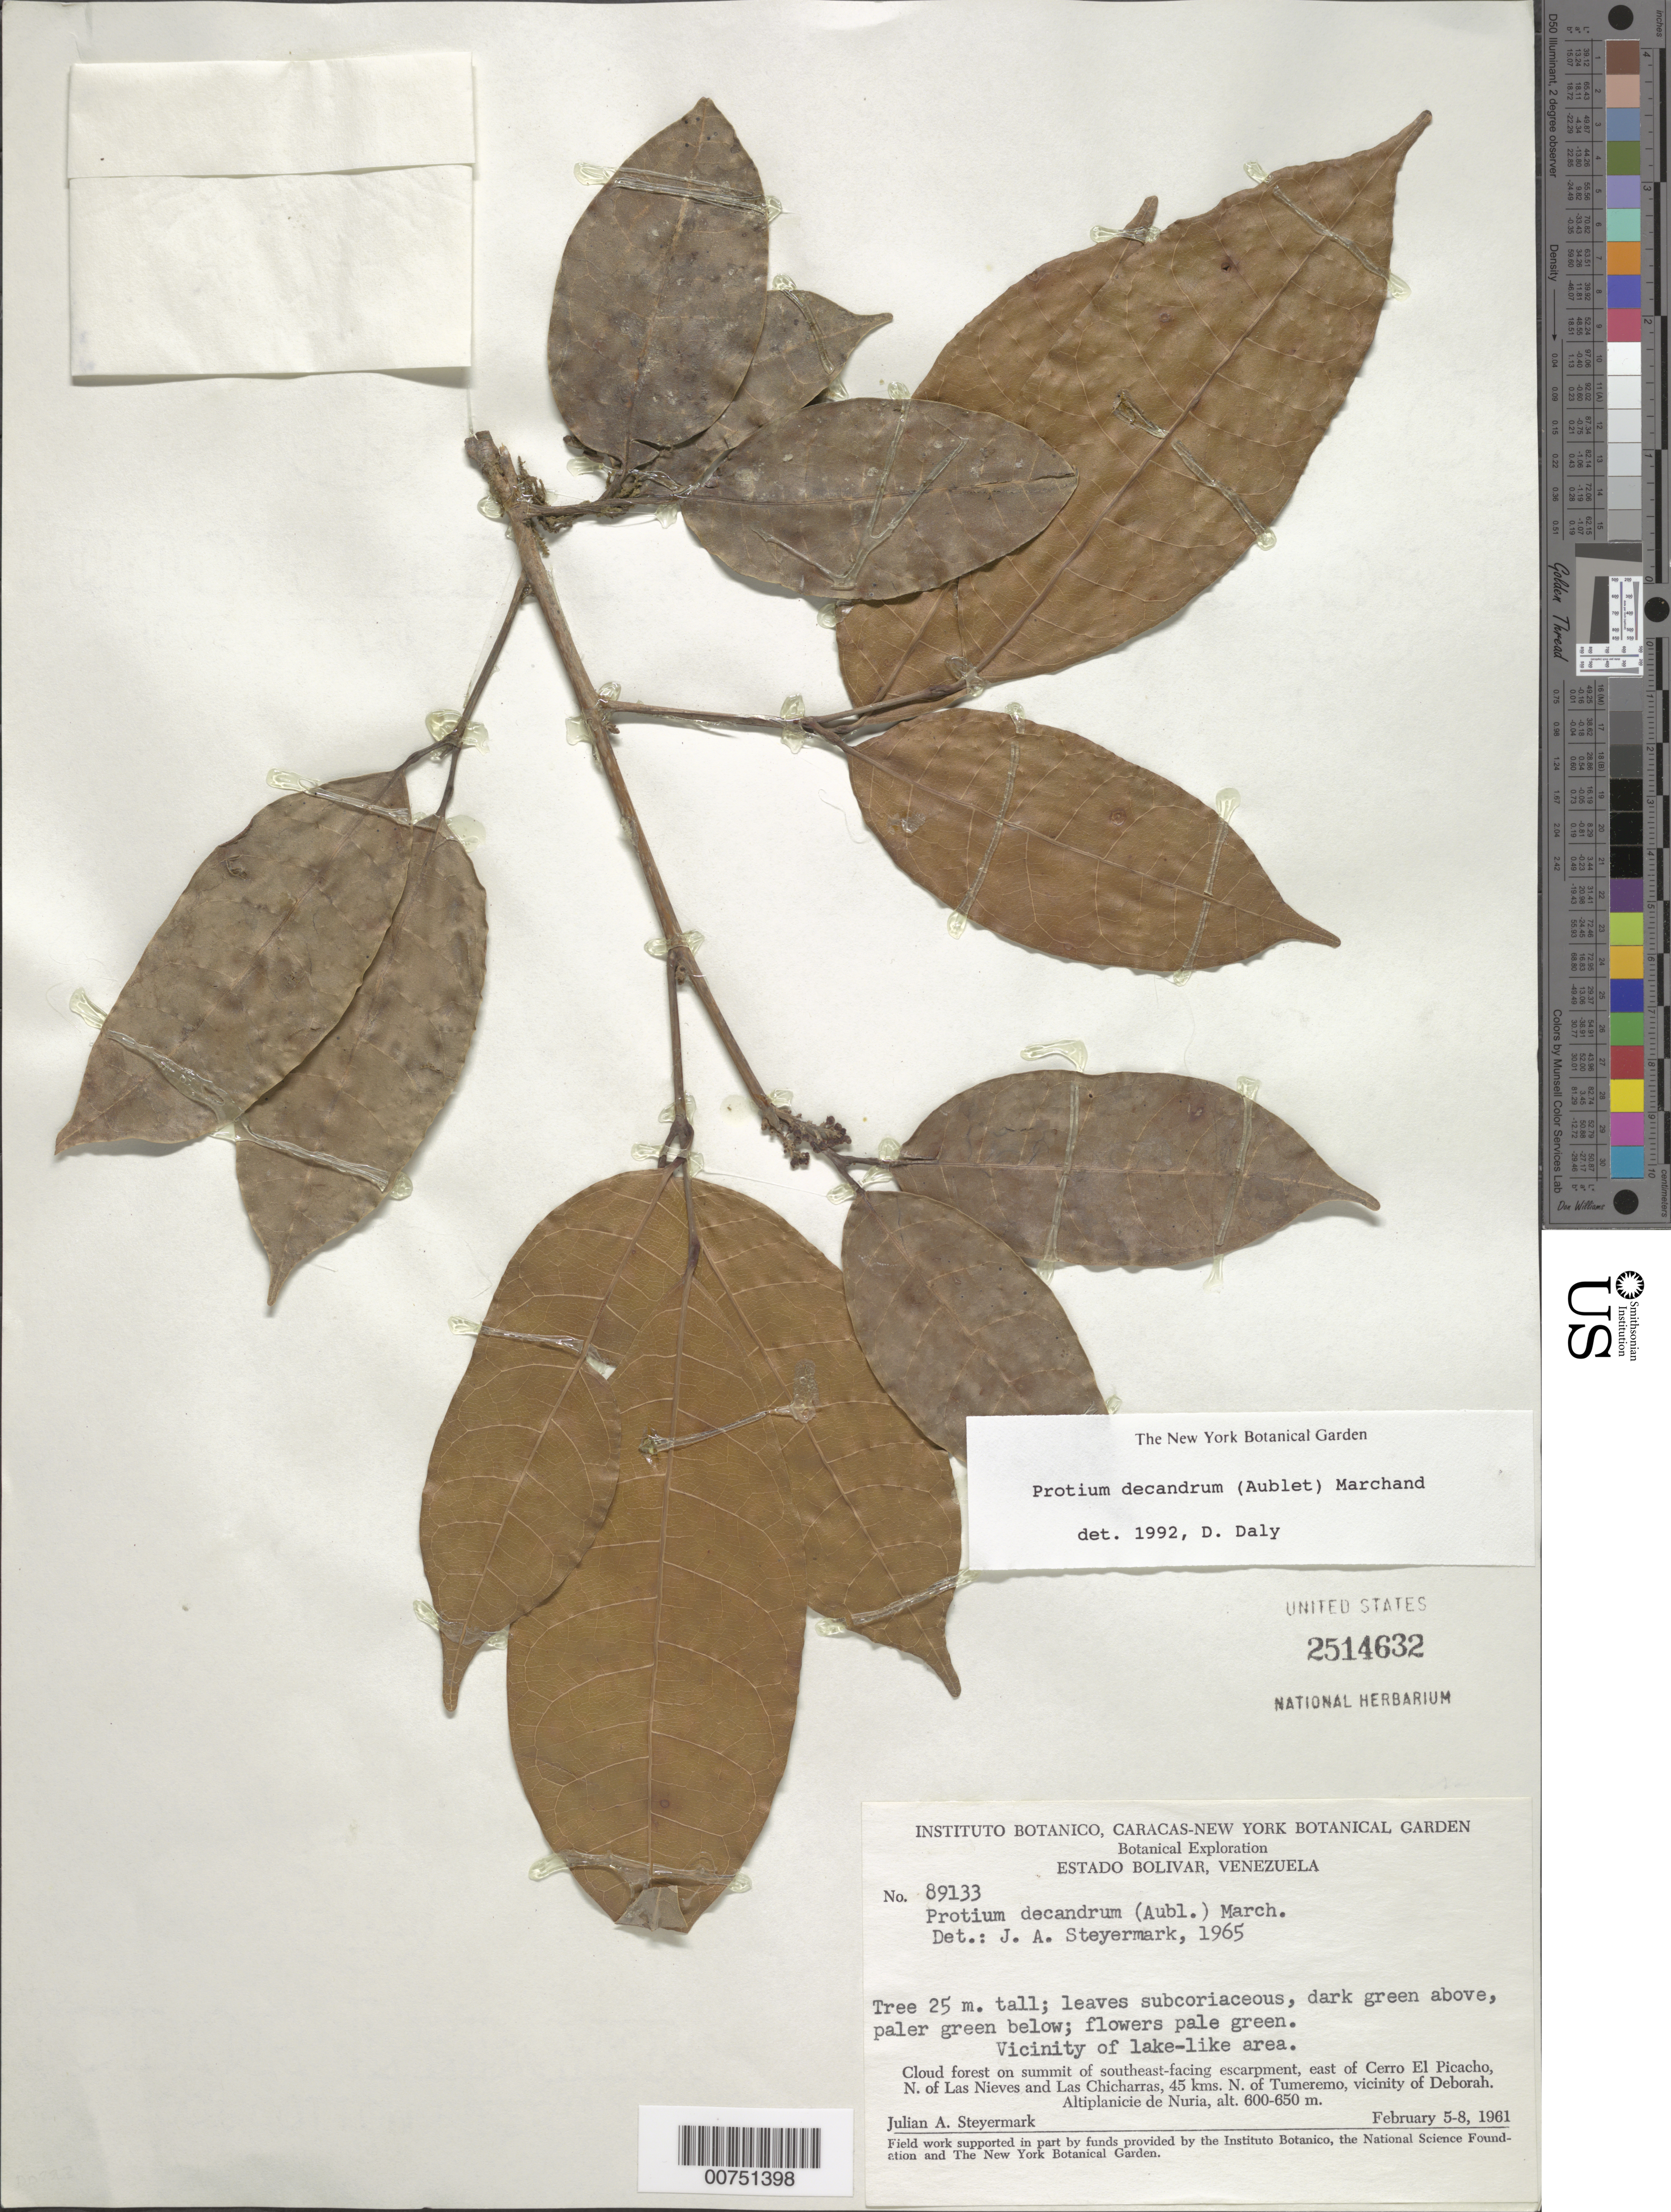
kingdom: Plantae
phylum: Tracheophyta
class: Magnoliopsida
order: Sapindales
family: Burseraceae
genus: Protium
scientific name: Protium decandrum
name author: (Aubl.) Marchand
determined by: Daly, D. C.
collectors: J. Steyermark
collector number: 89133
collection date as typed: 5-Feb-61 to 8-Feb-61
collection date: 1961-02-05/1961-02-08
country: Venezuela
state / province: Bolívar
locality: Cerro El Picacho, E of, N of Las Nieves & Las Chicharras, 45 km N of Tumeremo; vic of Deborah; Altiplanicie de Nuria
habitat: Lake-like area. Cloud forest on summit of SE-facing escarpment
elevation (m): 600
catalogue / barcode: US 2514632